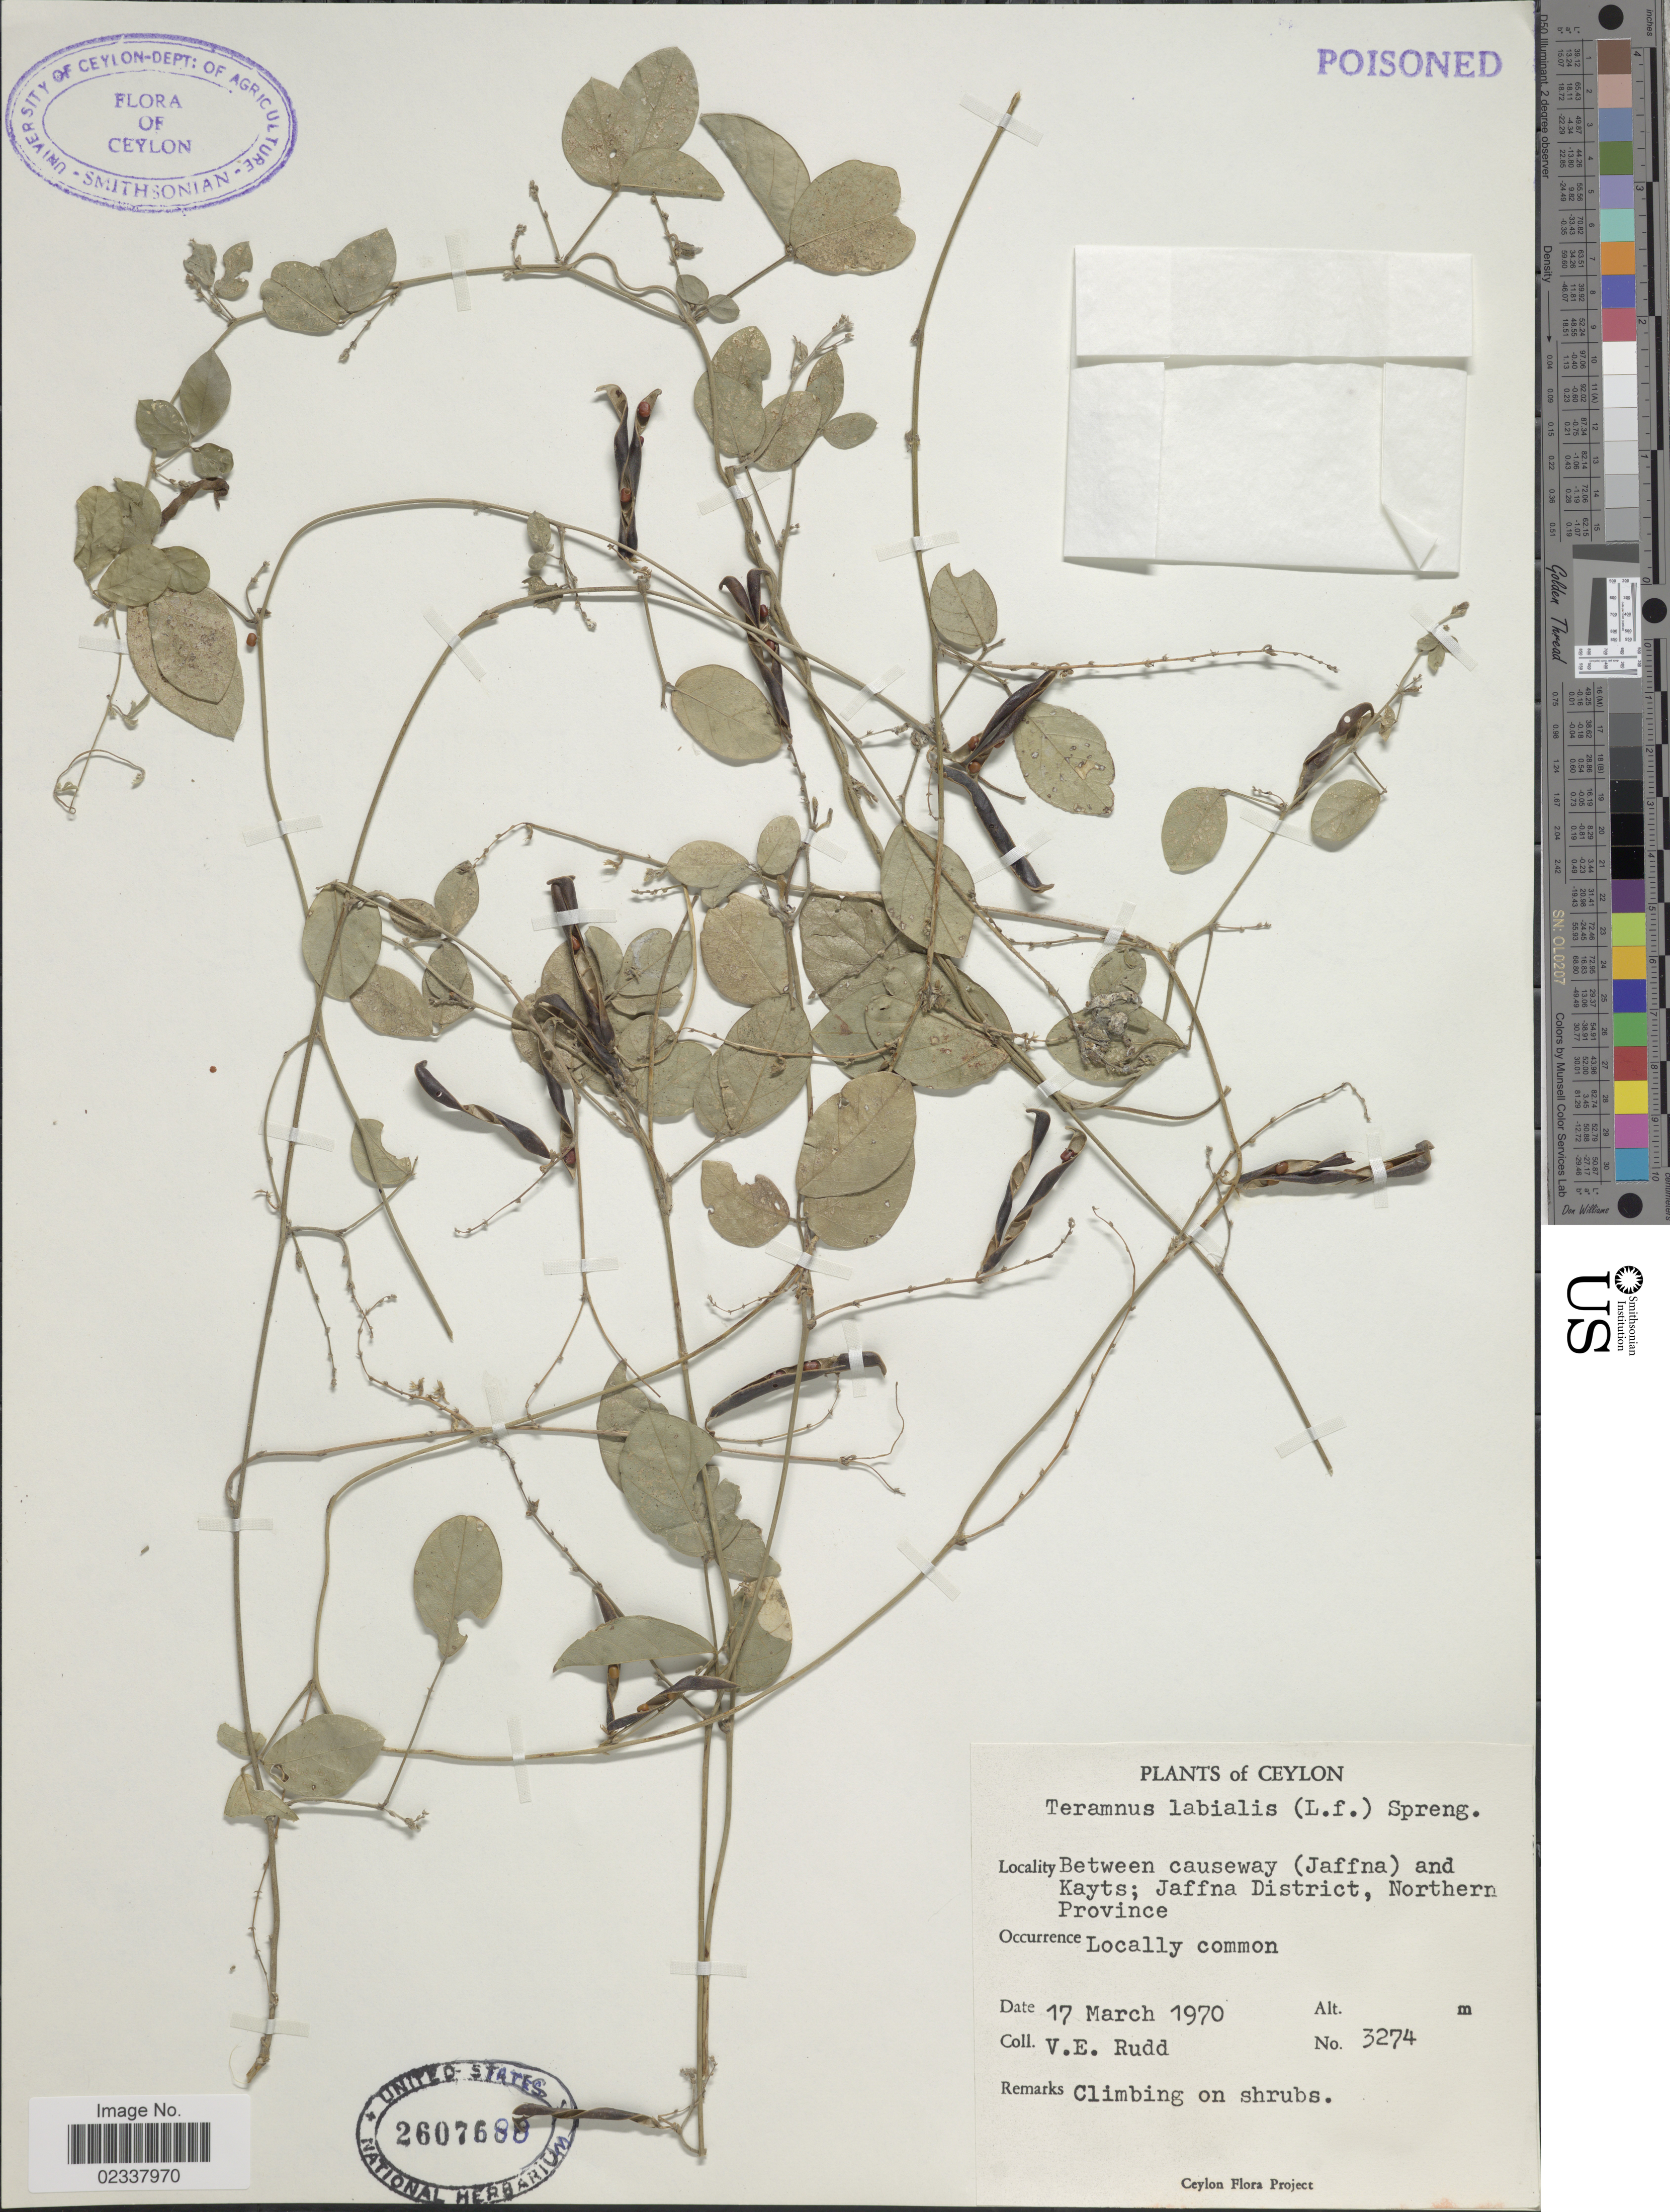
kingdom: Plantae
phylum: Tracheophyta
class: Magnoliopsida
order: Fabales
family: Fabaceae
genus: Teramnus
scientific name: Teramnus labialis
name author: (L. f.) Spreng.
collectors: V. E. Rudd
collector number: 3274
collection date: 1970-03-17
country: Sri Lanka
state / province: Northern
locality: Ceylon, Between causeway (Jaffna) and Kayts; Jaffna District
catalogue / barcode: US 2607688